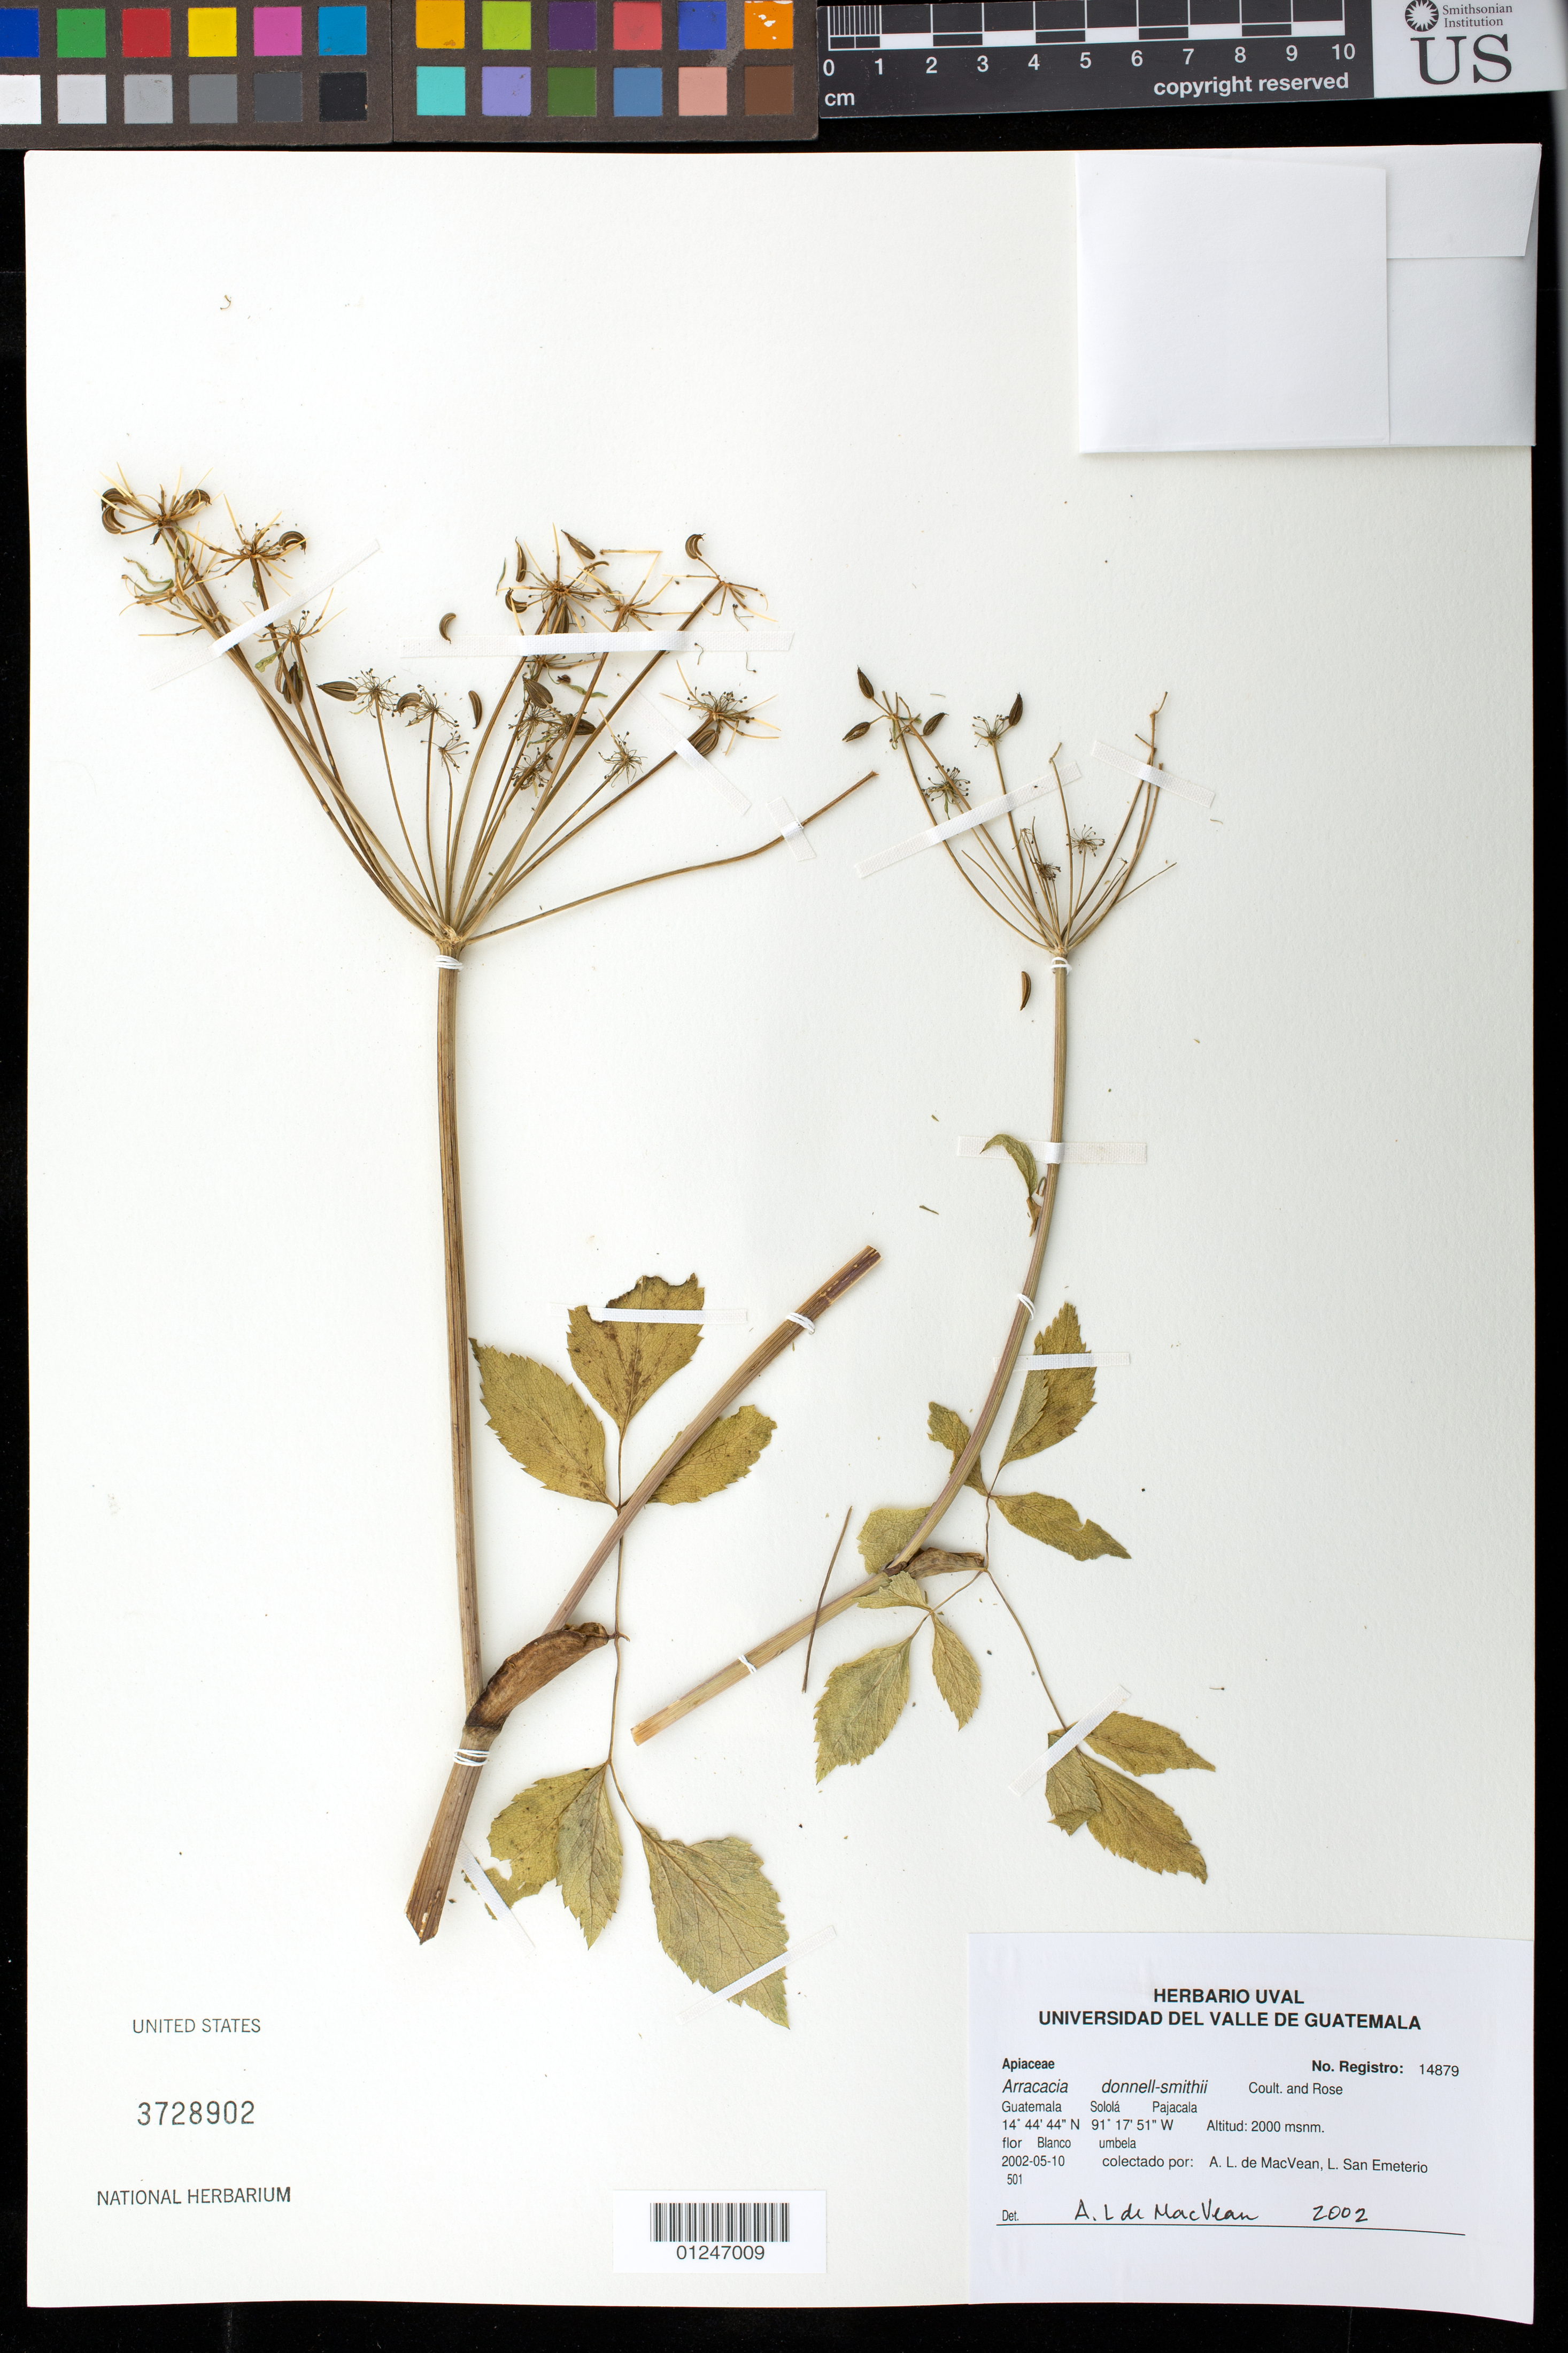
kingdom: Plantae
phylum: Tracheophyta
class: Magnoliopsida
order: Apiales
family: Apiaceae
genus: Arracacia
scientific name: Arracacia donnell-smithii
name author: J.M. Coult. & Rose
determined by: MacVean, AnaLu de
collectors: A. MacVean & L. San Emeterio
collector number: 501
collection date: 2002-05-10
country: Guatemala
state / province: Sololá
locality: Pajacala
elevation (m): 2000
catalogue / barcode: US 3728902